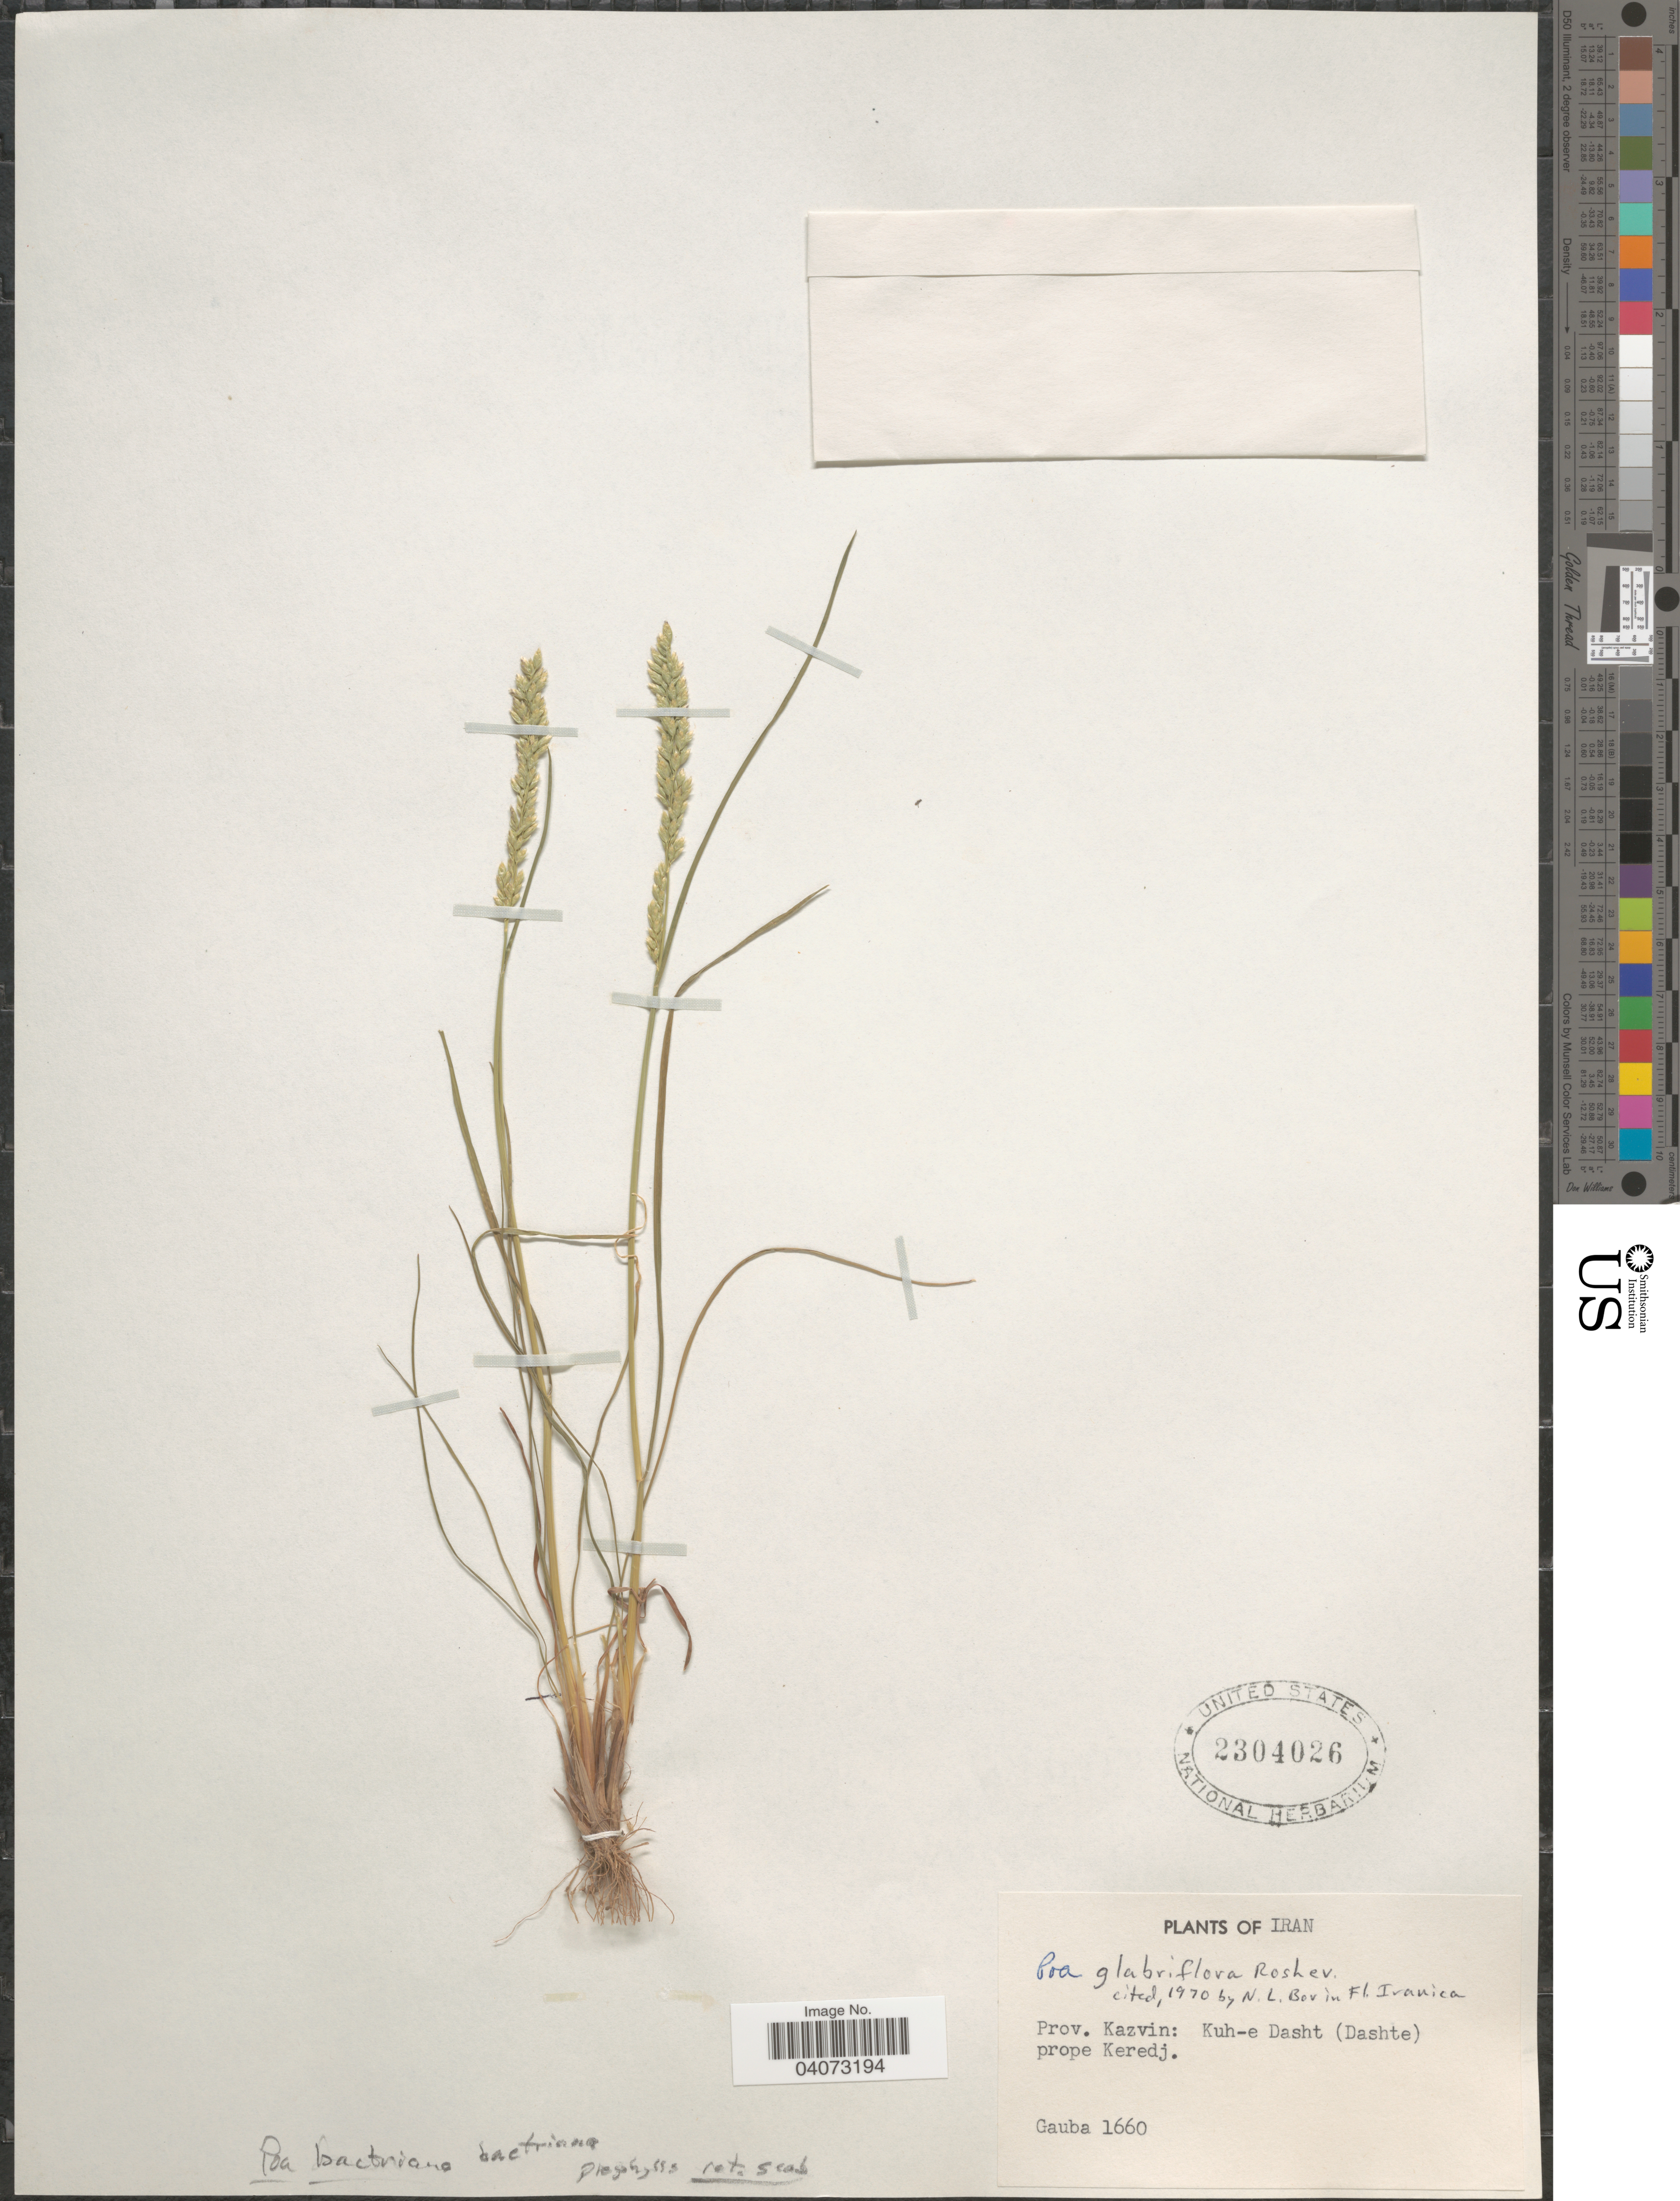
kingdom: Plantae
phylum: Tracheophyta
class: Liliopsida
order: Poales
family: Poaceae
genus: Poa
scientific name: Poa bactriana subsp. glabriflora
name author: (Roshev.) Tzvelev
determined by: Bor, N. L.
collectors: E. Gauba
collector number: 1660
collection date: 1935-04-24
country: Iran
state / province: Tehran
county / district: Kazvin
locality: Prov. Kazvin: Kuh-e Dasht (Dashte) prope Keredj.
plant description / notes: Gauba 1660 (US) is duplicated at IRAN-12137 (DNA voucher sampled by Neda Amiri, a perfect match, images seen by RJS 2023) it bears the collection date 24 4 1935, the IRAN specimen was det by Bor as Poa glabriflora, by Kavousi as Poa bactriana subsp. glabriflora. However, the blades are quite long and 2 mm wide, the plant is still young, inflorescences just emerged from the boot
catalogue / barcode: US 2304026